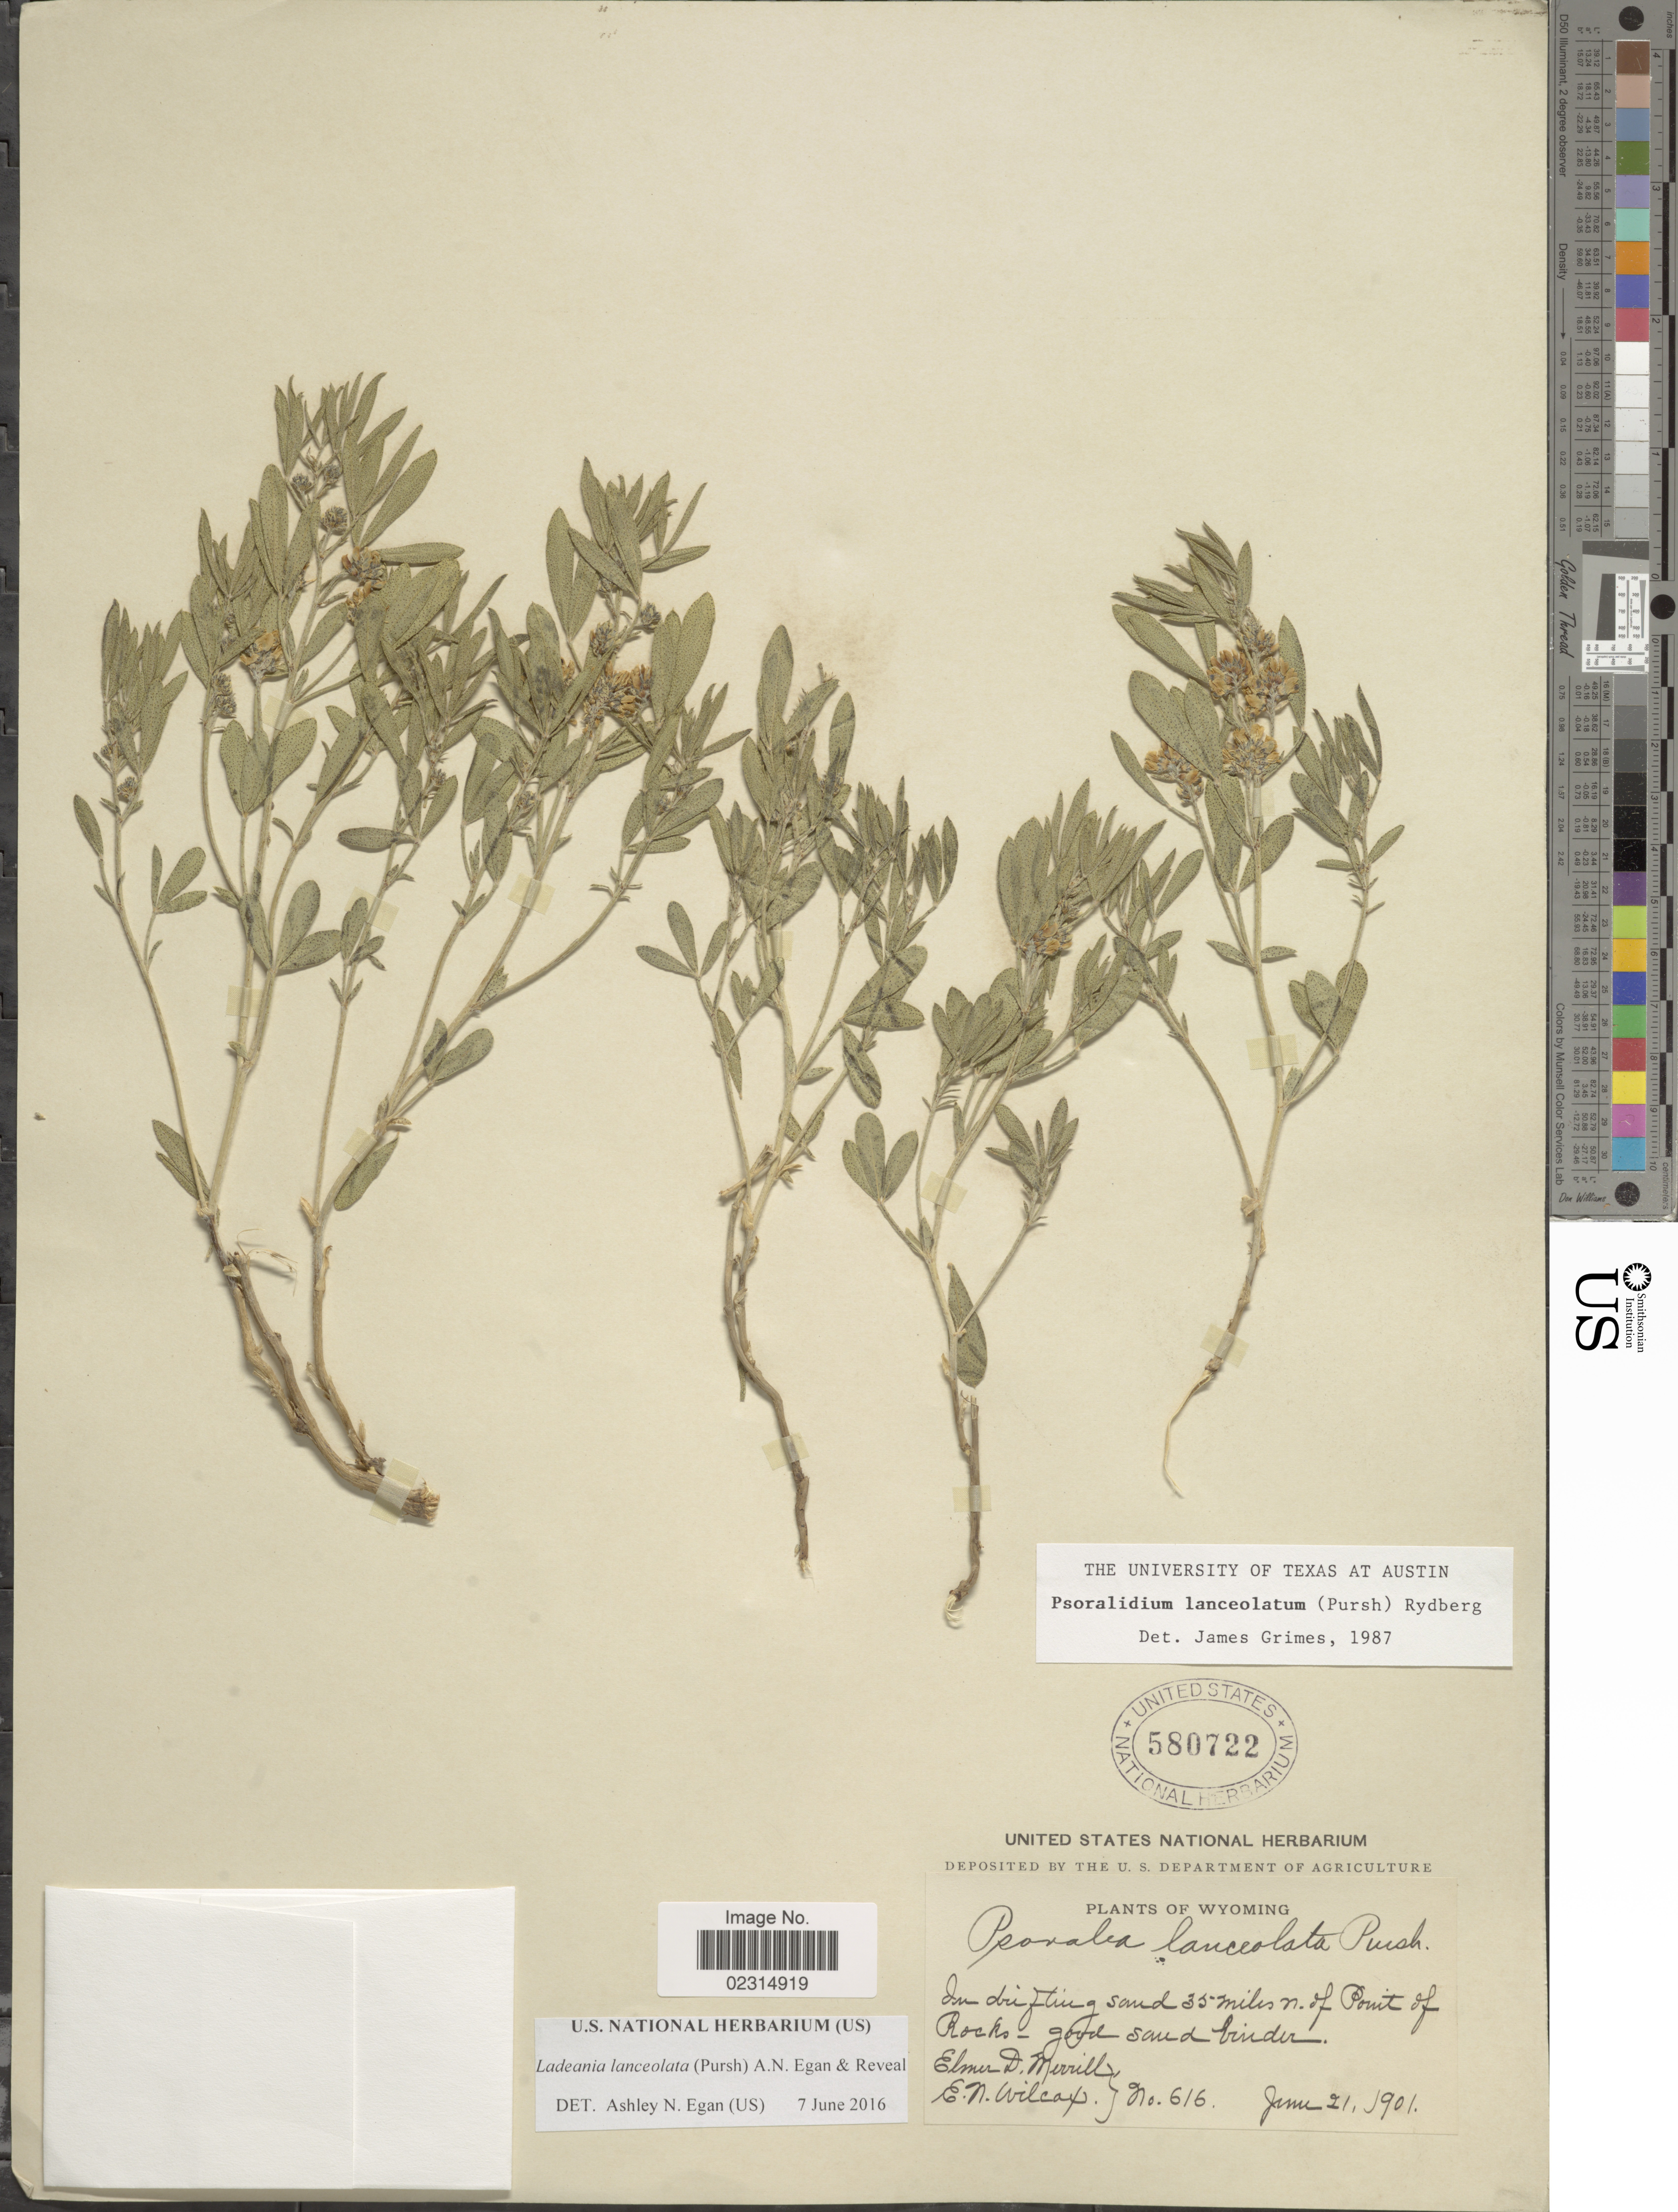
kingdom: Plantae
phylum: Tracheophyta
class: Magnoliopsida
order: Fabales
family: Fabaceae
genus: Ladeania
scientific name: Ladeania lanceolata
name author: (Pursh) A.N. Egan & Reveal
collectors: E. D. Merrill & E. Wilcox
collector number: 616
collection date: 1901-06-21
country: United States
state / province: Wyoming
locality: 35 miles n. of Point of Rocks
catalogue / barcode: US 580722